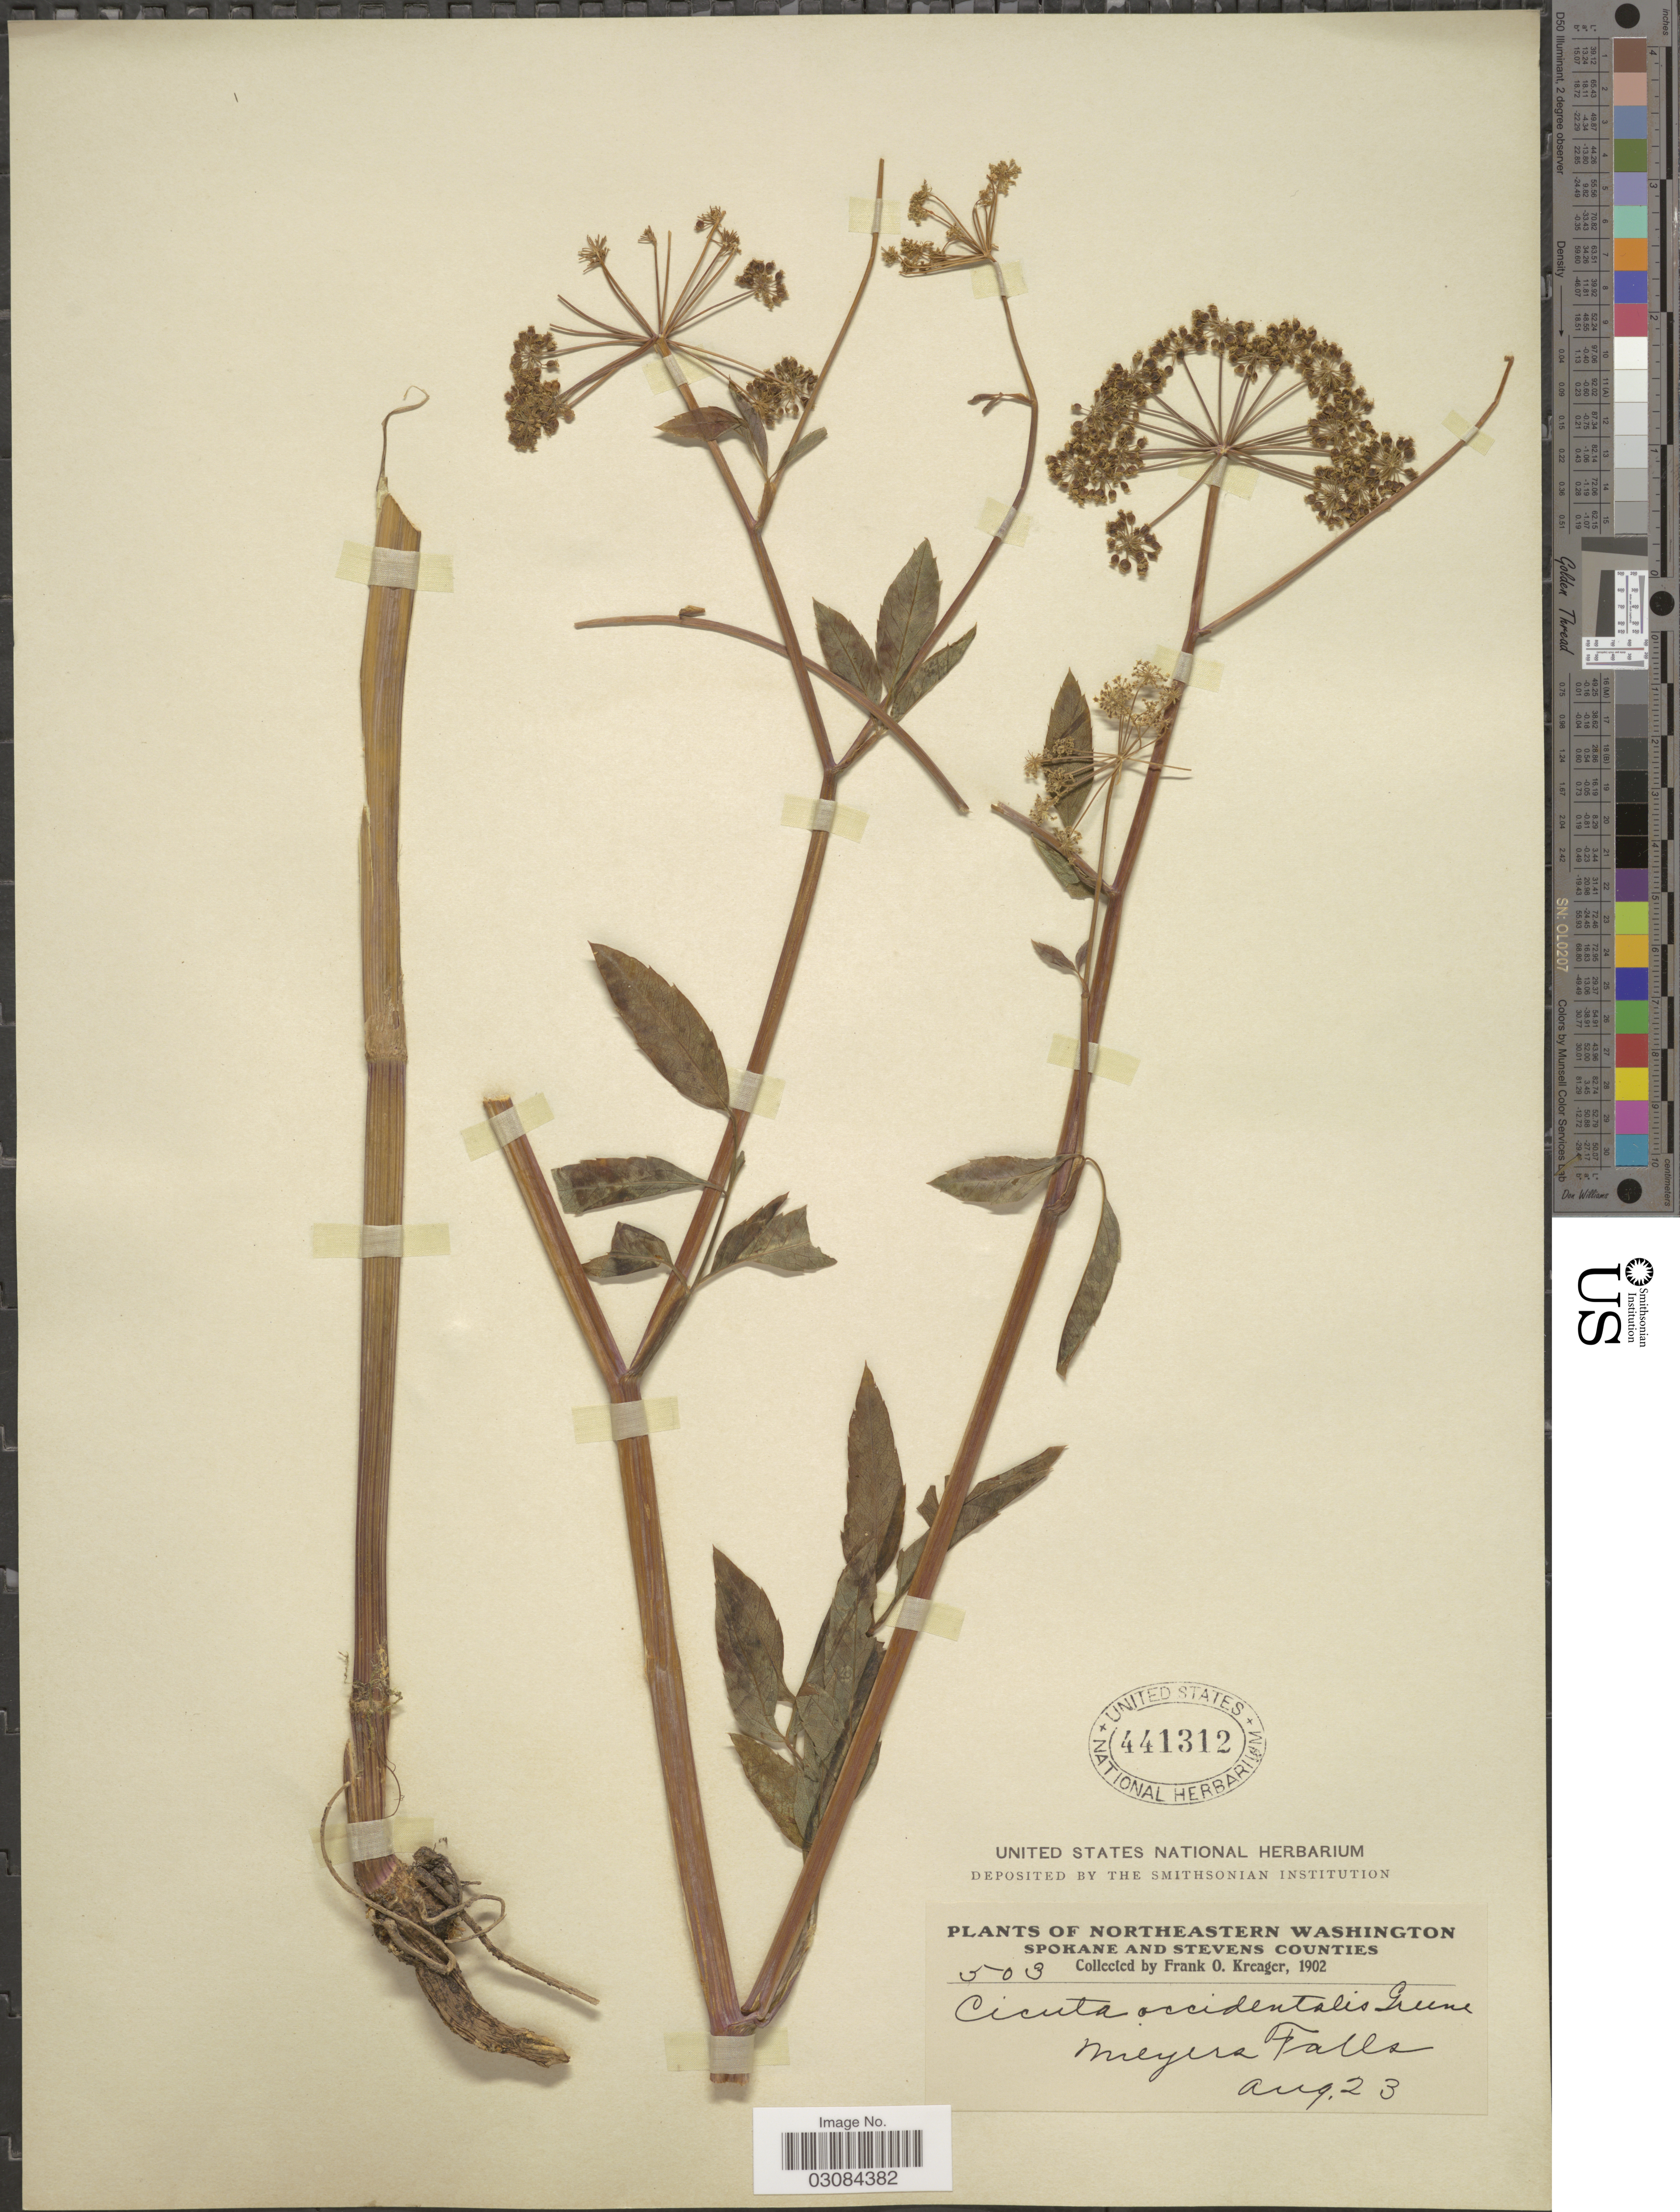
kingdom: Plantae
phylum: Tracheophyta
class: Magnoliopsida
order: Apiales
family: Apiaceae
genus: Cicuta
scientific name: Cicuta douglasii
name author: (DC.) J.M. Coult. & Rose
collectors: F. Kreager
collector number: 503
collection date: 1902-08-23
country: United States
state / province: Washington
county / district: Spokane / Stevens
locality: Northeastern Washington. Spokane and Stevens Counties. Meyers Falls.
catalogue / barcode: US 441312